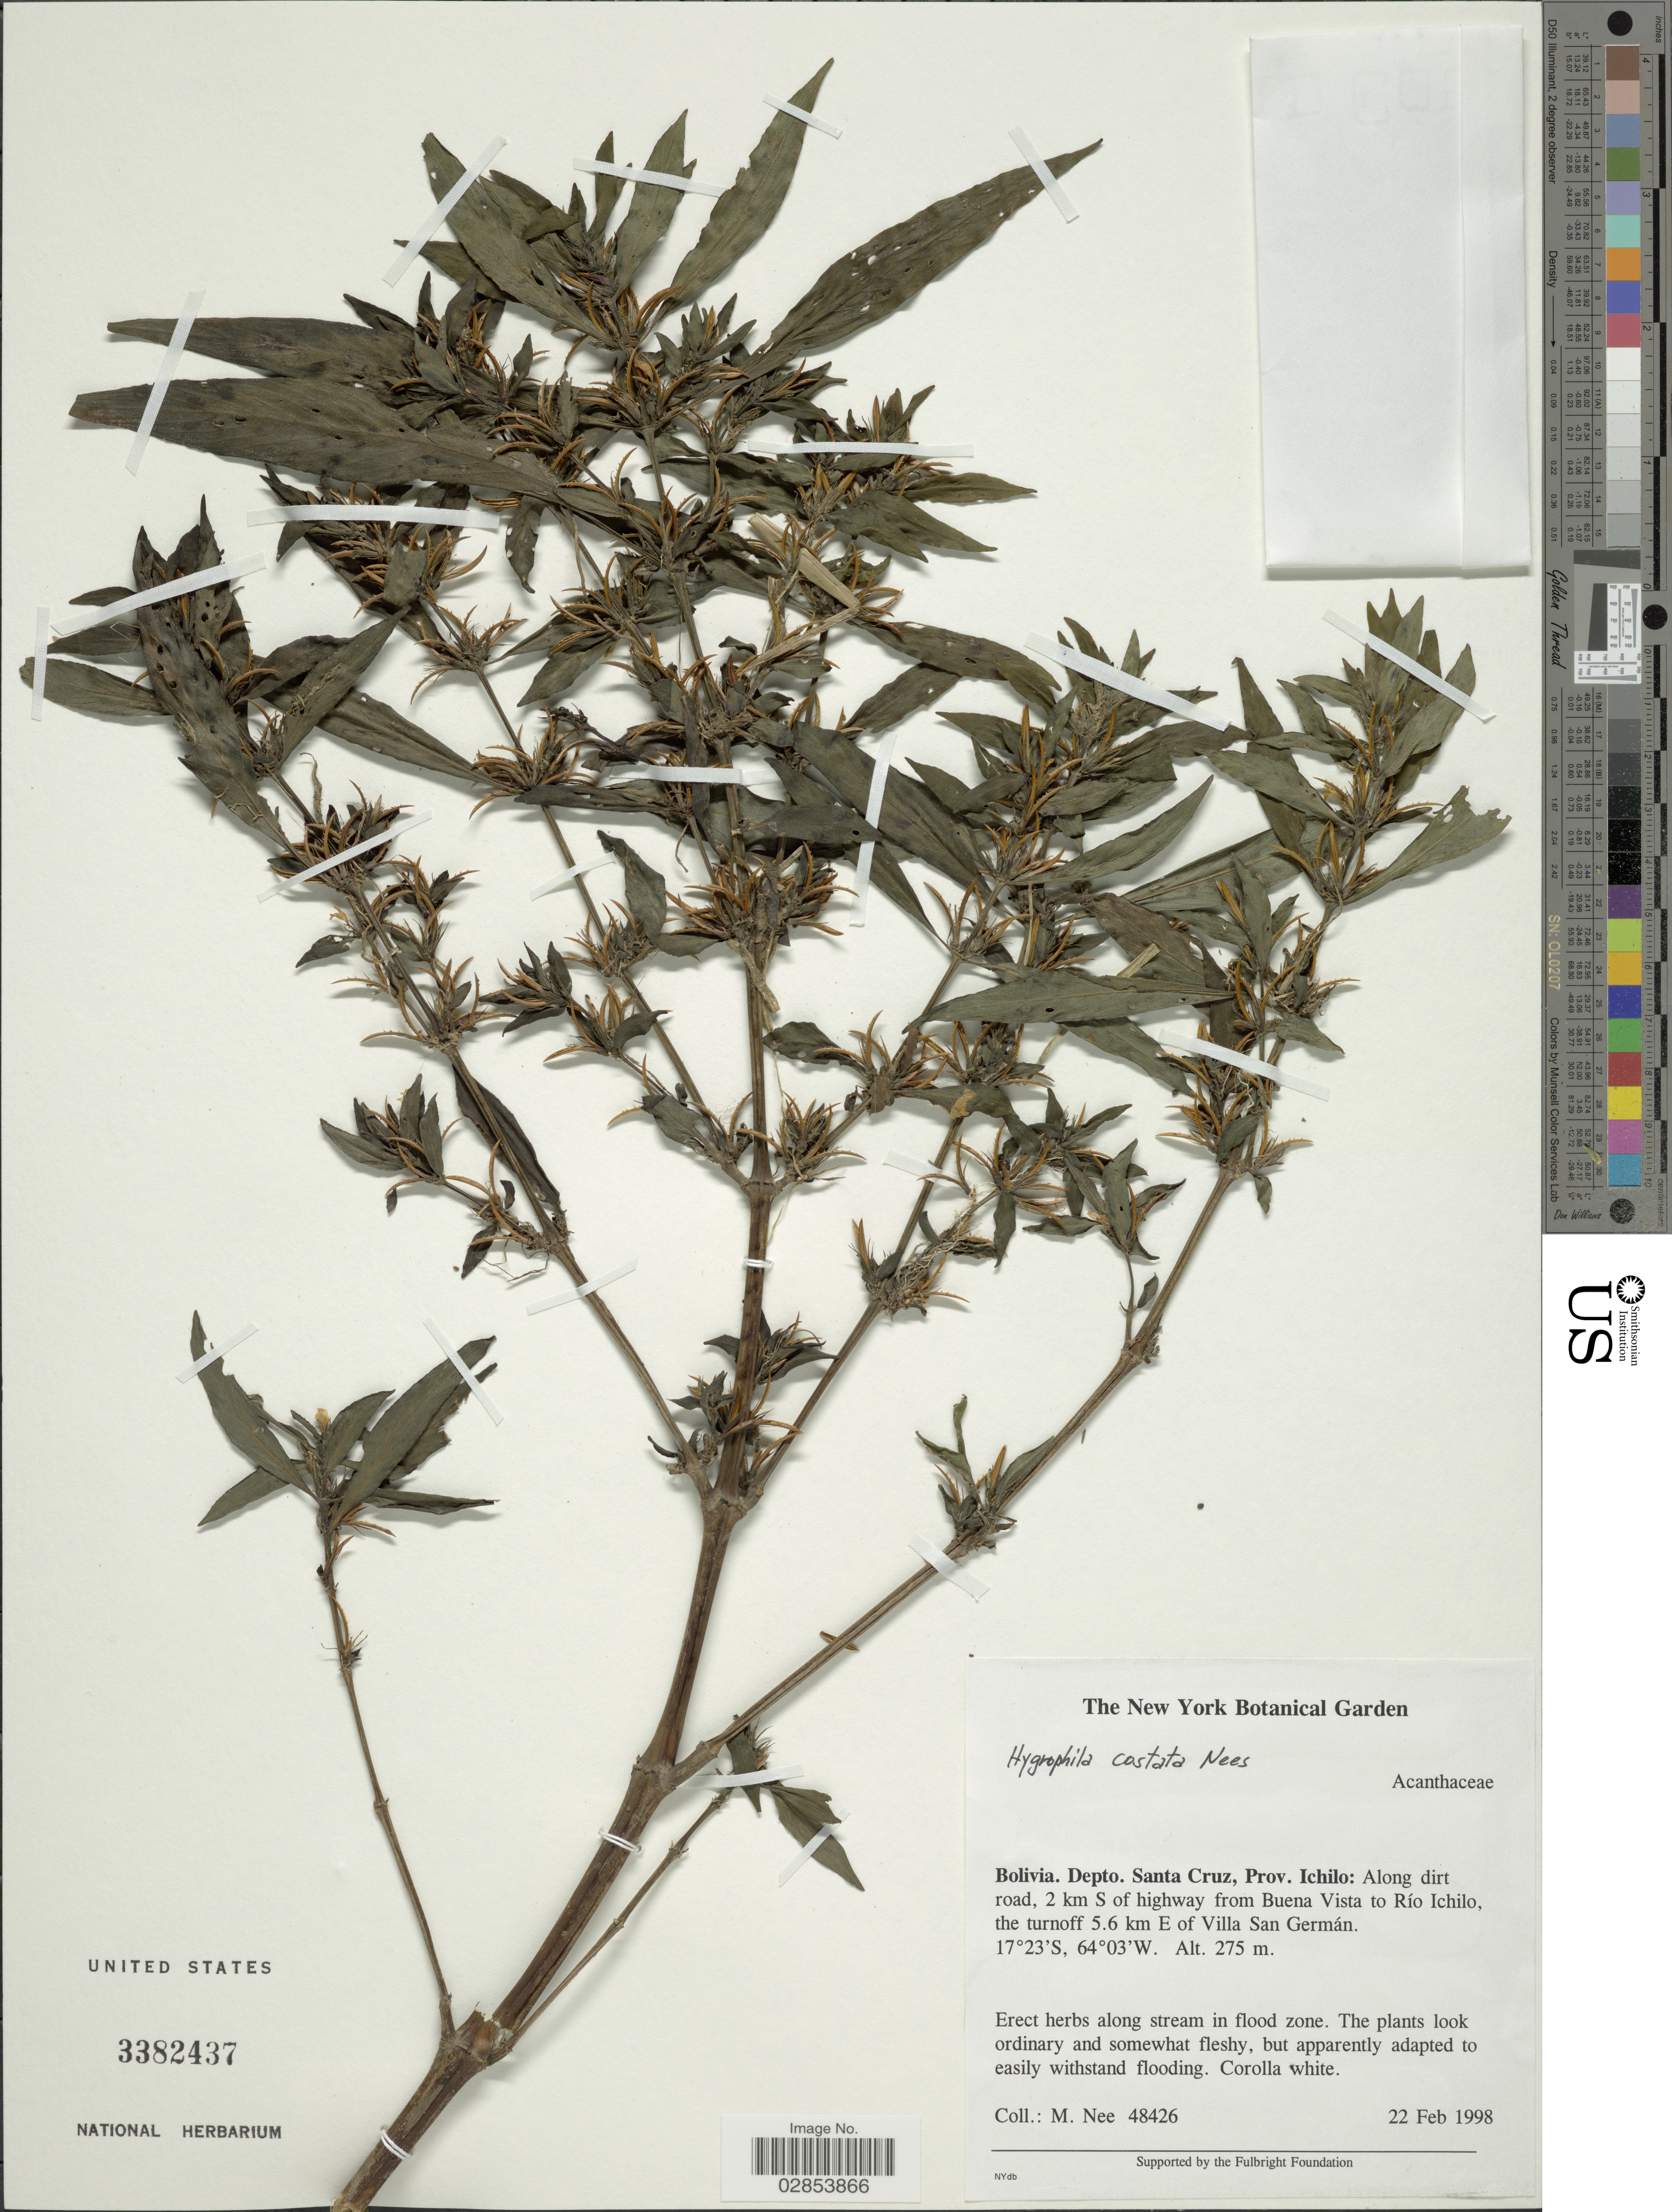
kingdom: Plantae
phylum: Tracheophyta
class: Magnoliopsida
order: Lamiales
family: Acanthaceae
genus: Hygrophila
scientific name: Hygrophila costata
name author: Nees & T. Nees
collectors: M. Nee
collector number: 48426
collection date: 1998-02-22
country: Bolivia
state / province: Santa Cruz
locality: Depto. Santa Cruz, Prov. Ichilo: Along dirt road, 2 km S of highway from Buena Vista to Río Ichilo, the turnoff 5.6 km E of Villa San Germán.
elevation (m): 275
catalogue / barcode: US 3382437